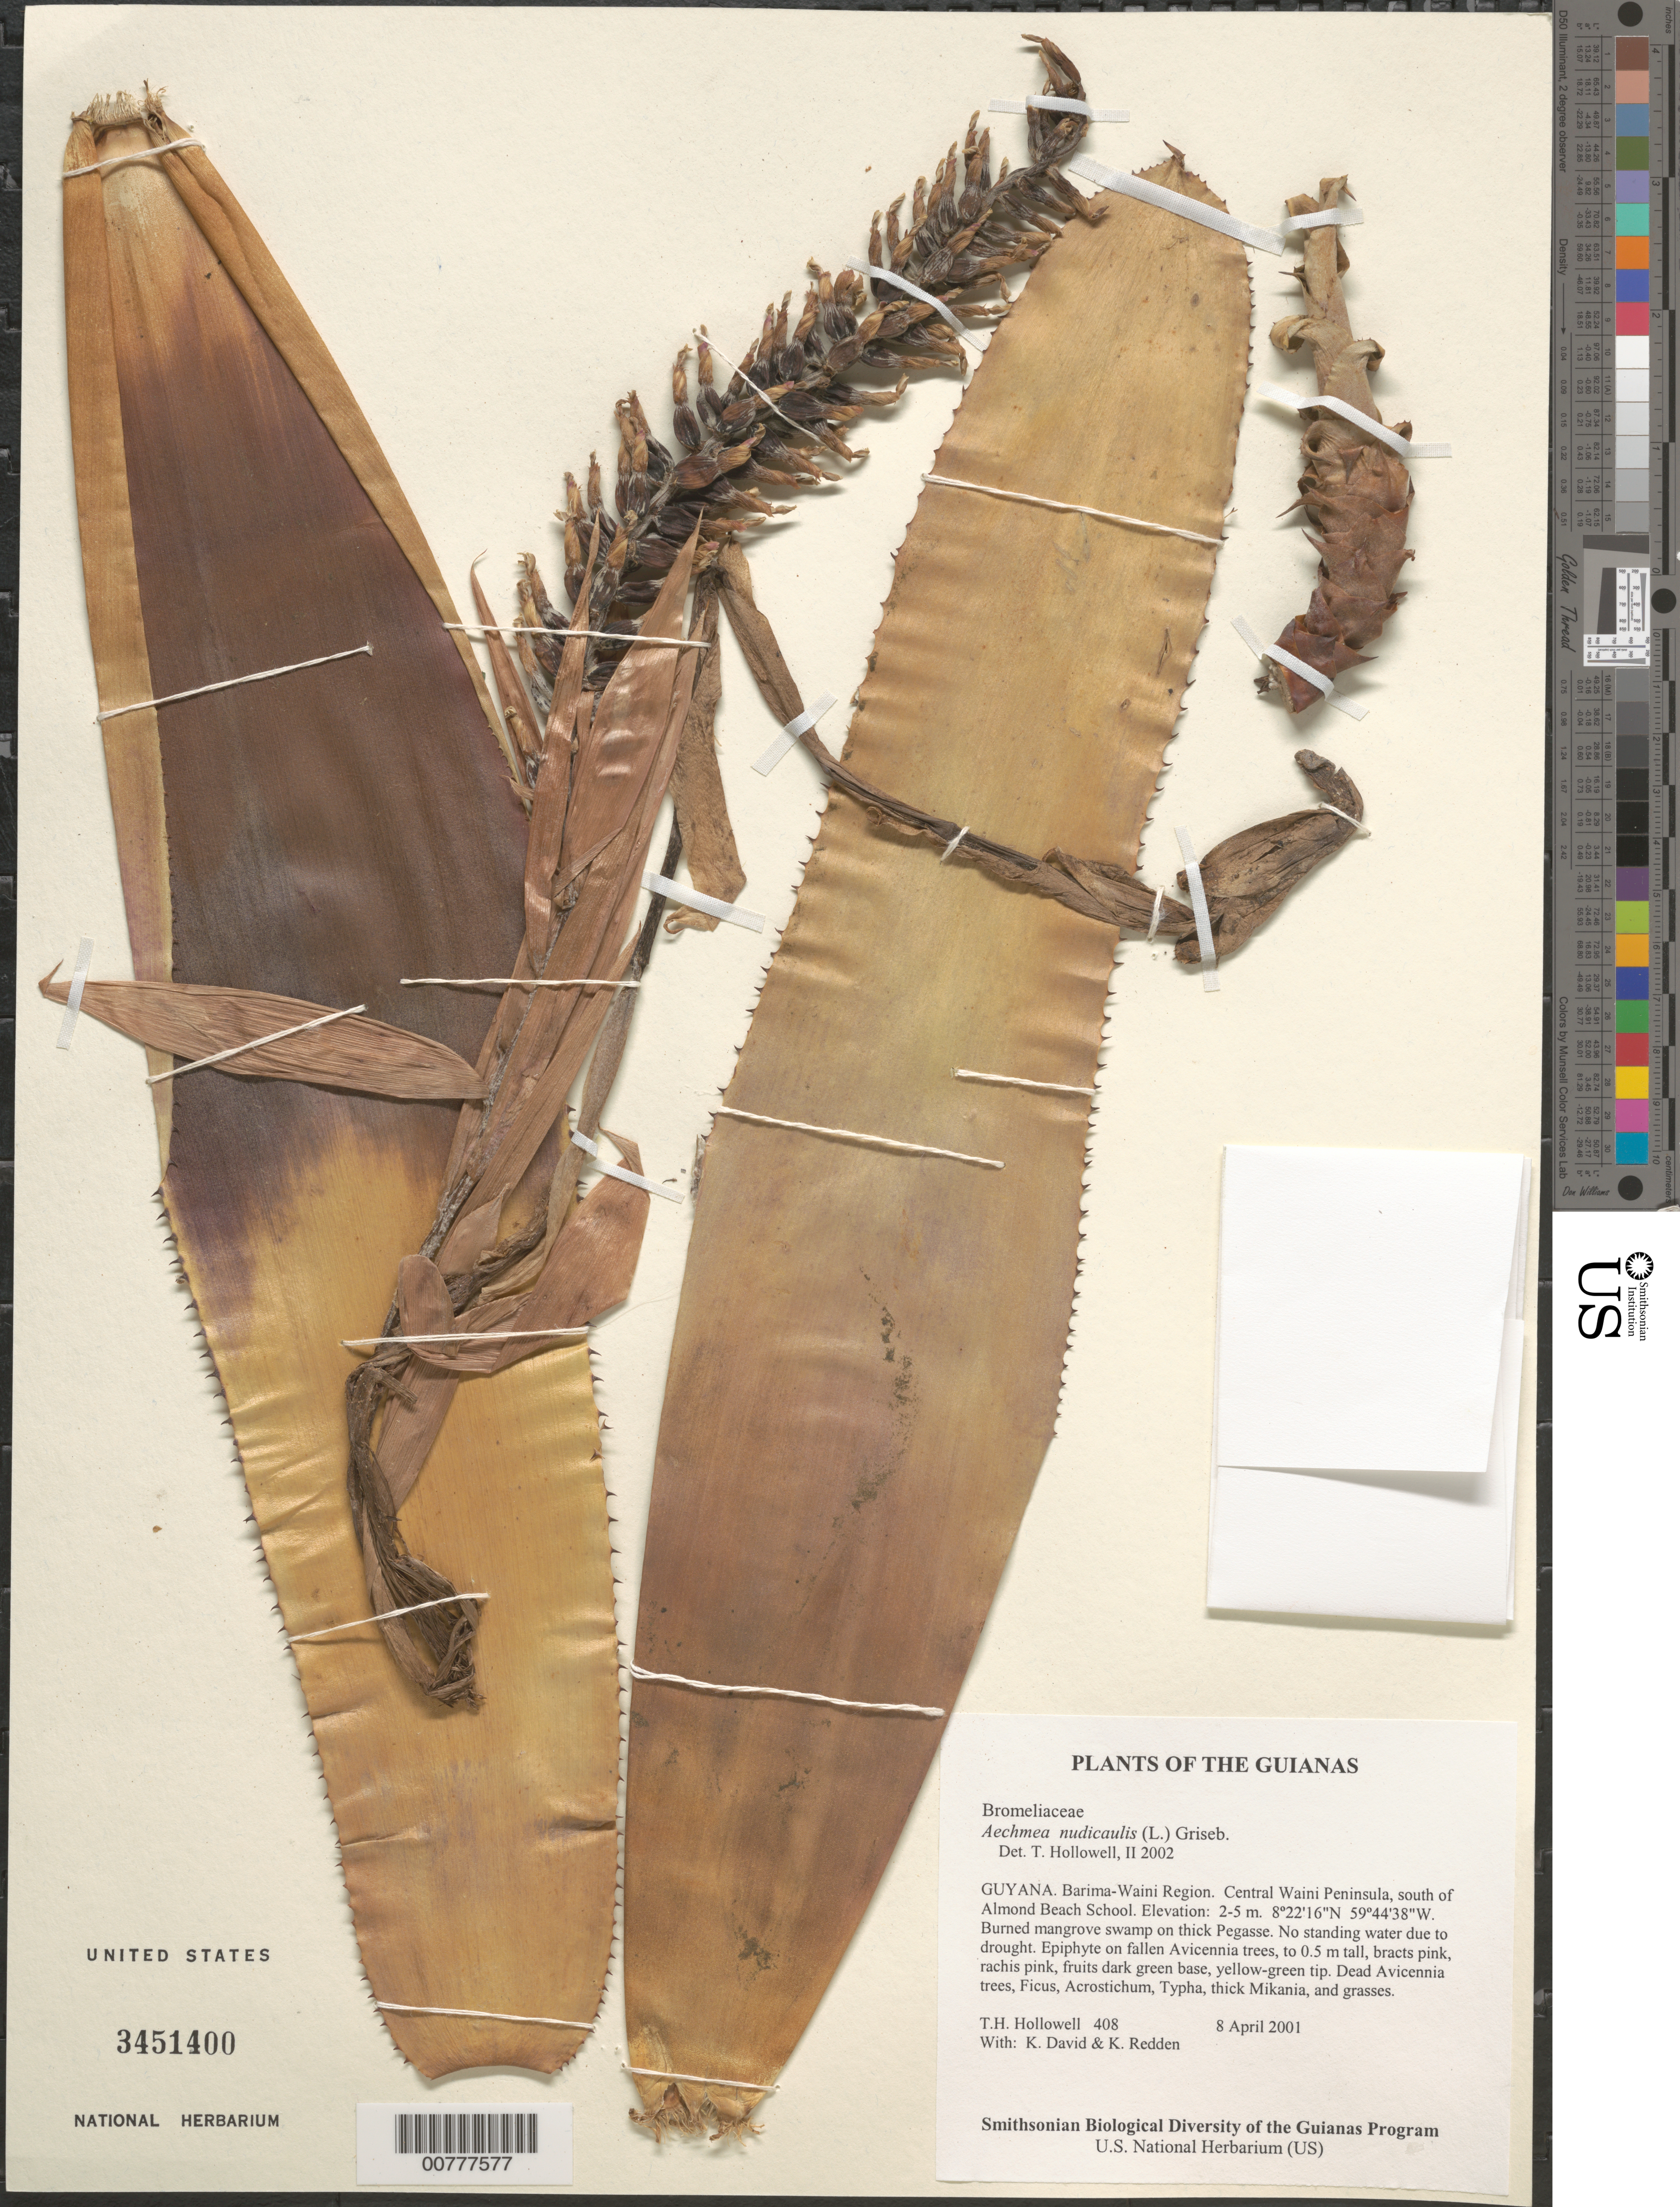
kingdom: Plantae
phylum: Tracheophyta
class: Liliopsida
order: Poales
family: Bromeliaceae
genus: Aechmea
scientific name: Aechmea nudicaulis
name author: (L.) Griseb.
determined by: Hollowell, T. H., (BOT), Smithsonian Institution - National Museum of Natural History (UNITED STATES)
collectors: T. Hollowell, K. David & K. M. Redden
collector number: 408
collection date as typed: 8 April 2001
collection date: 2001-04-08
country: Guyana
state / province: Barima-Waini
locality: Central Waini Peninsula, south of Almond Beach School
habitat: Burned mangrove swamp on thick Pegasse. No standing water due to drought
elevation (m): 2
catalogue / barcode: US 3451400